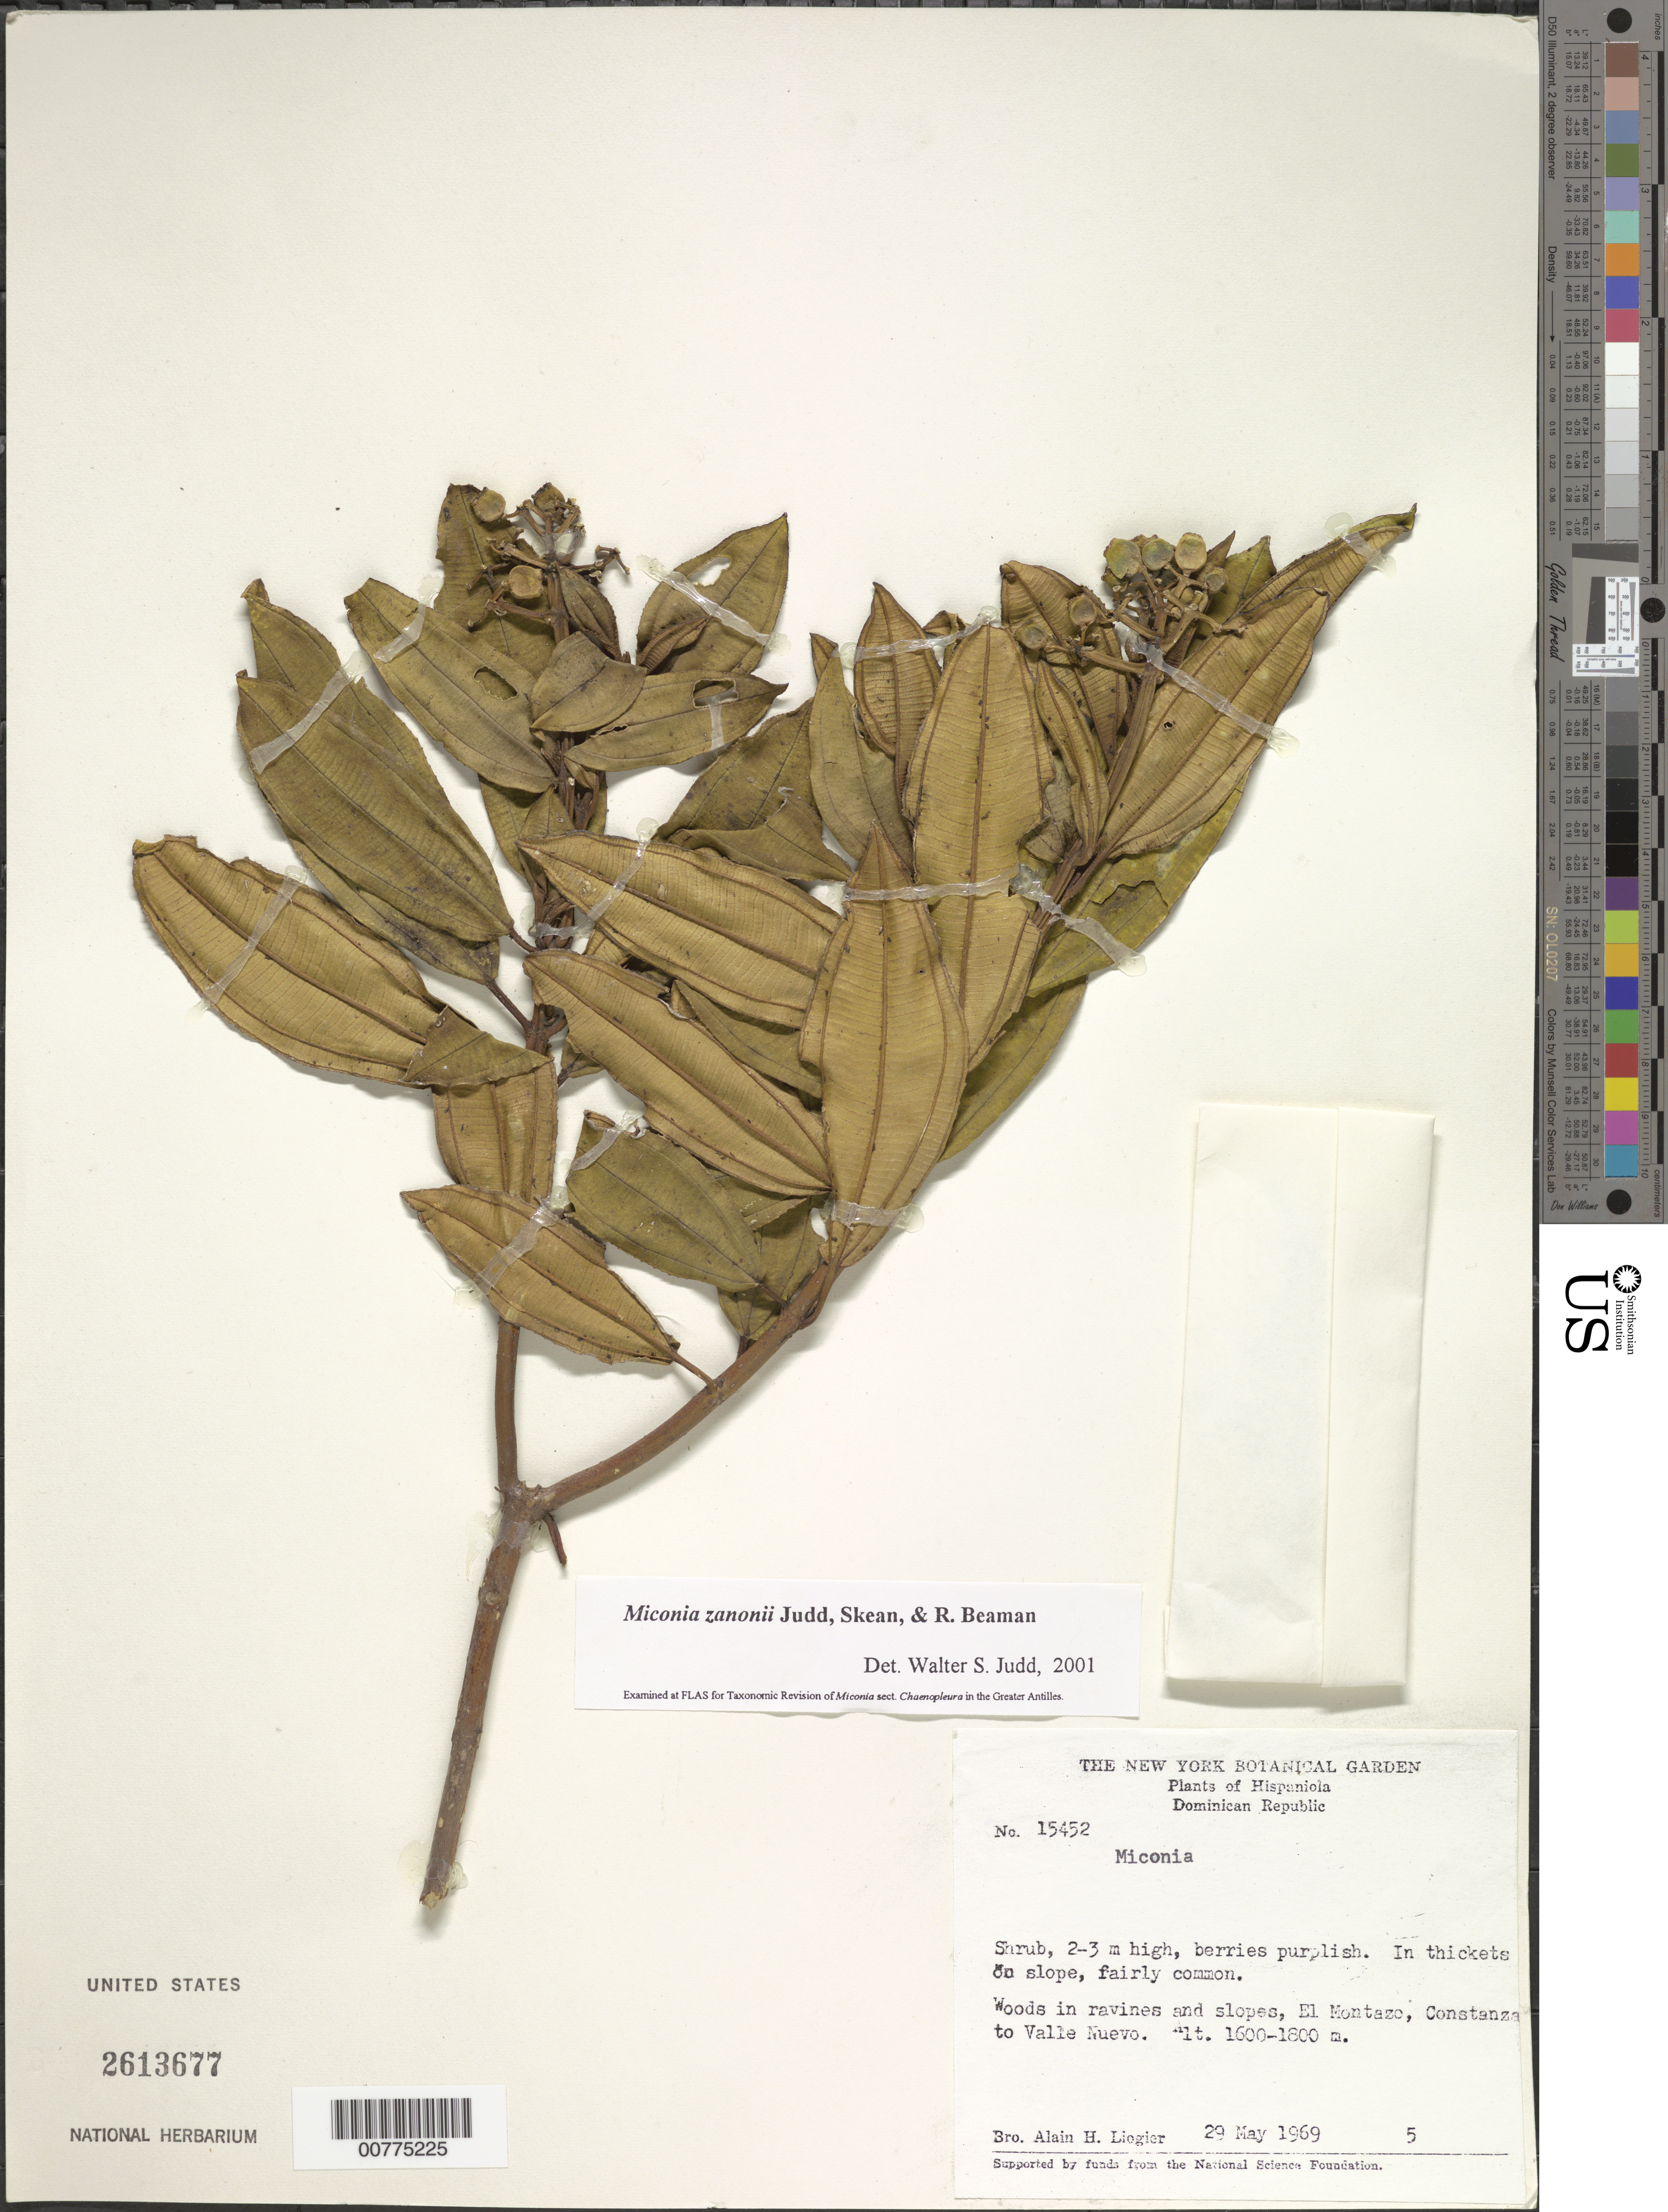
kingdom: Plantae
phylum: Tracheophyta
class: Magnoliopsida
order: Myrtales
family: Melastomataceae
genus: Miconia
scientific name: Miconia zanonii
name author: Judd & et al.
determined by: Judd, Walter S.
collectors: A. H. Liogier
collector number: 15452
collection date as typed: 29 May 1969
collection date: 1969-05-29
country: Dominican Republic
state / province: La Vega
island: Hispaniola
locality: Constanza to Valle Nuevo, El Montazo.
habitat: Woods in ravines and slopes.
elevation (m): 1600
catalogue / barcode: US 2613677